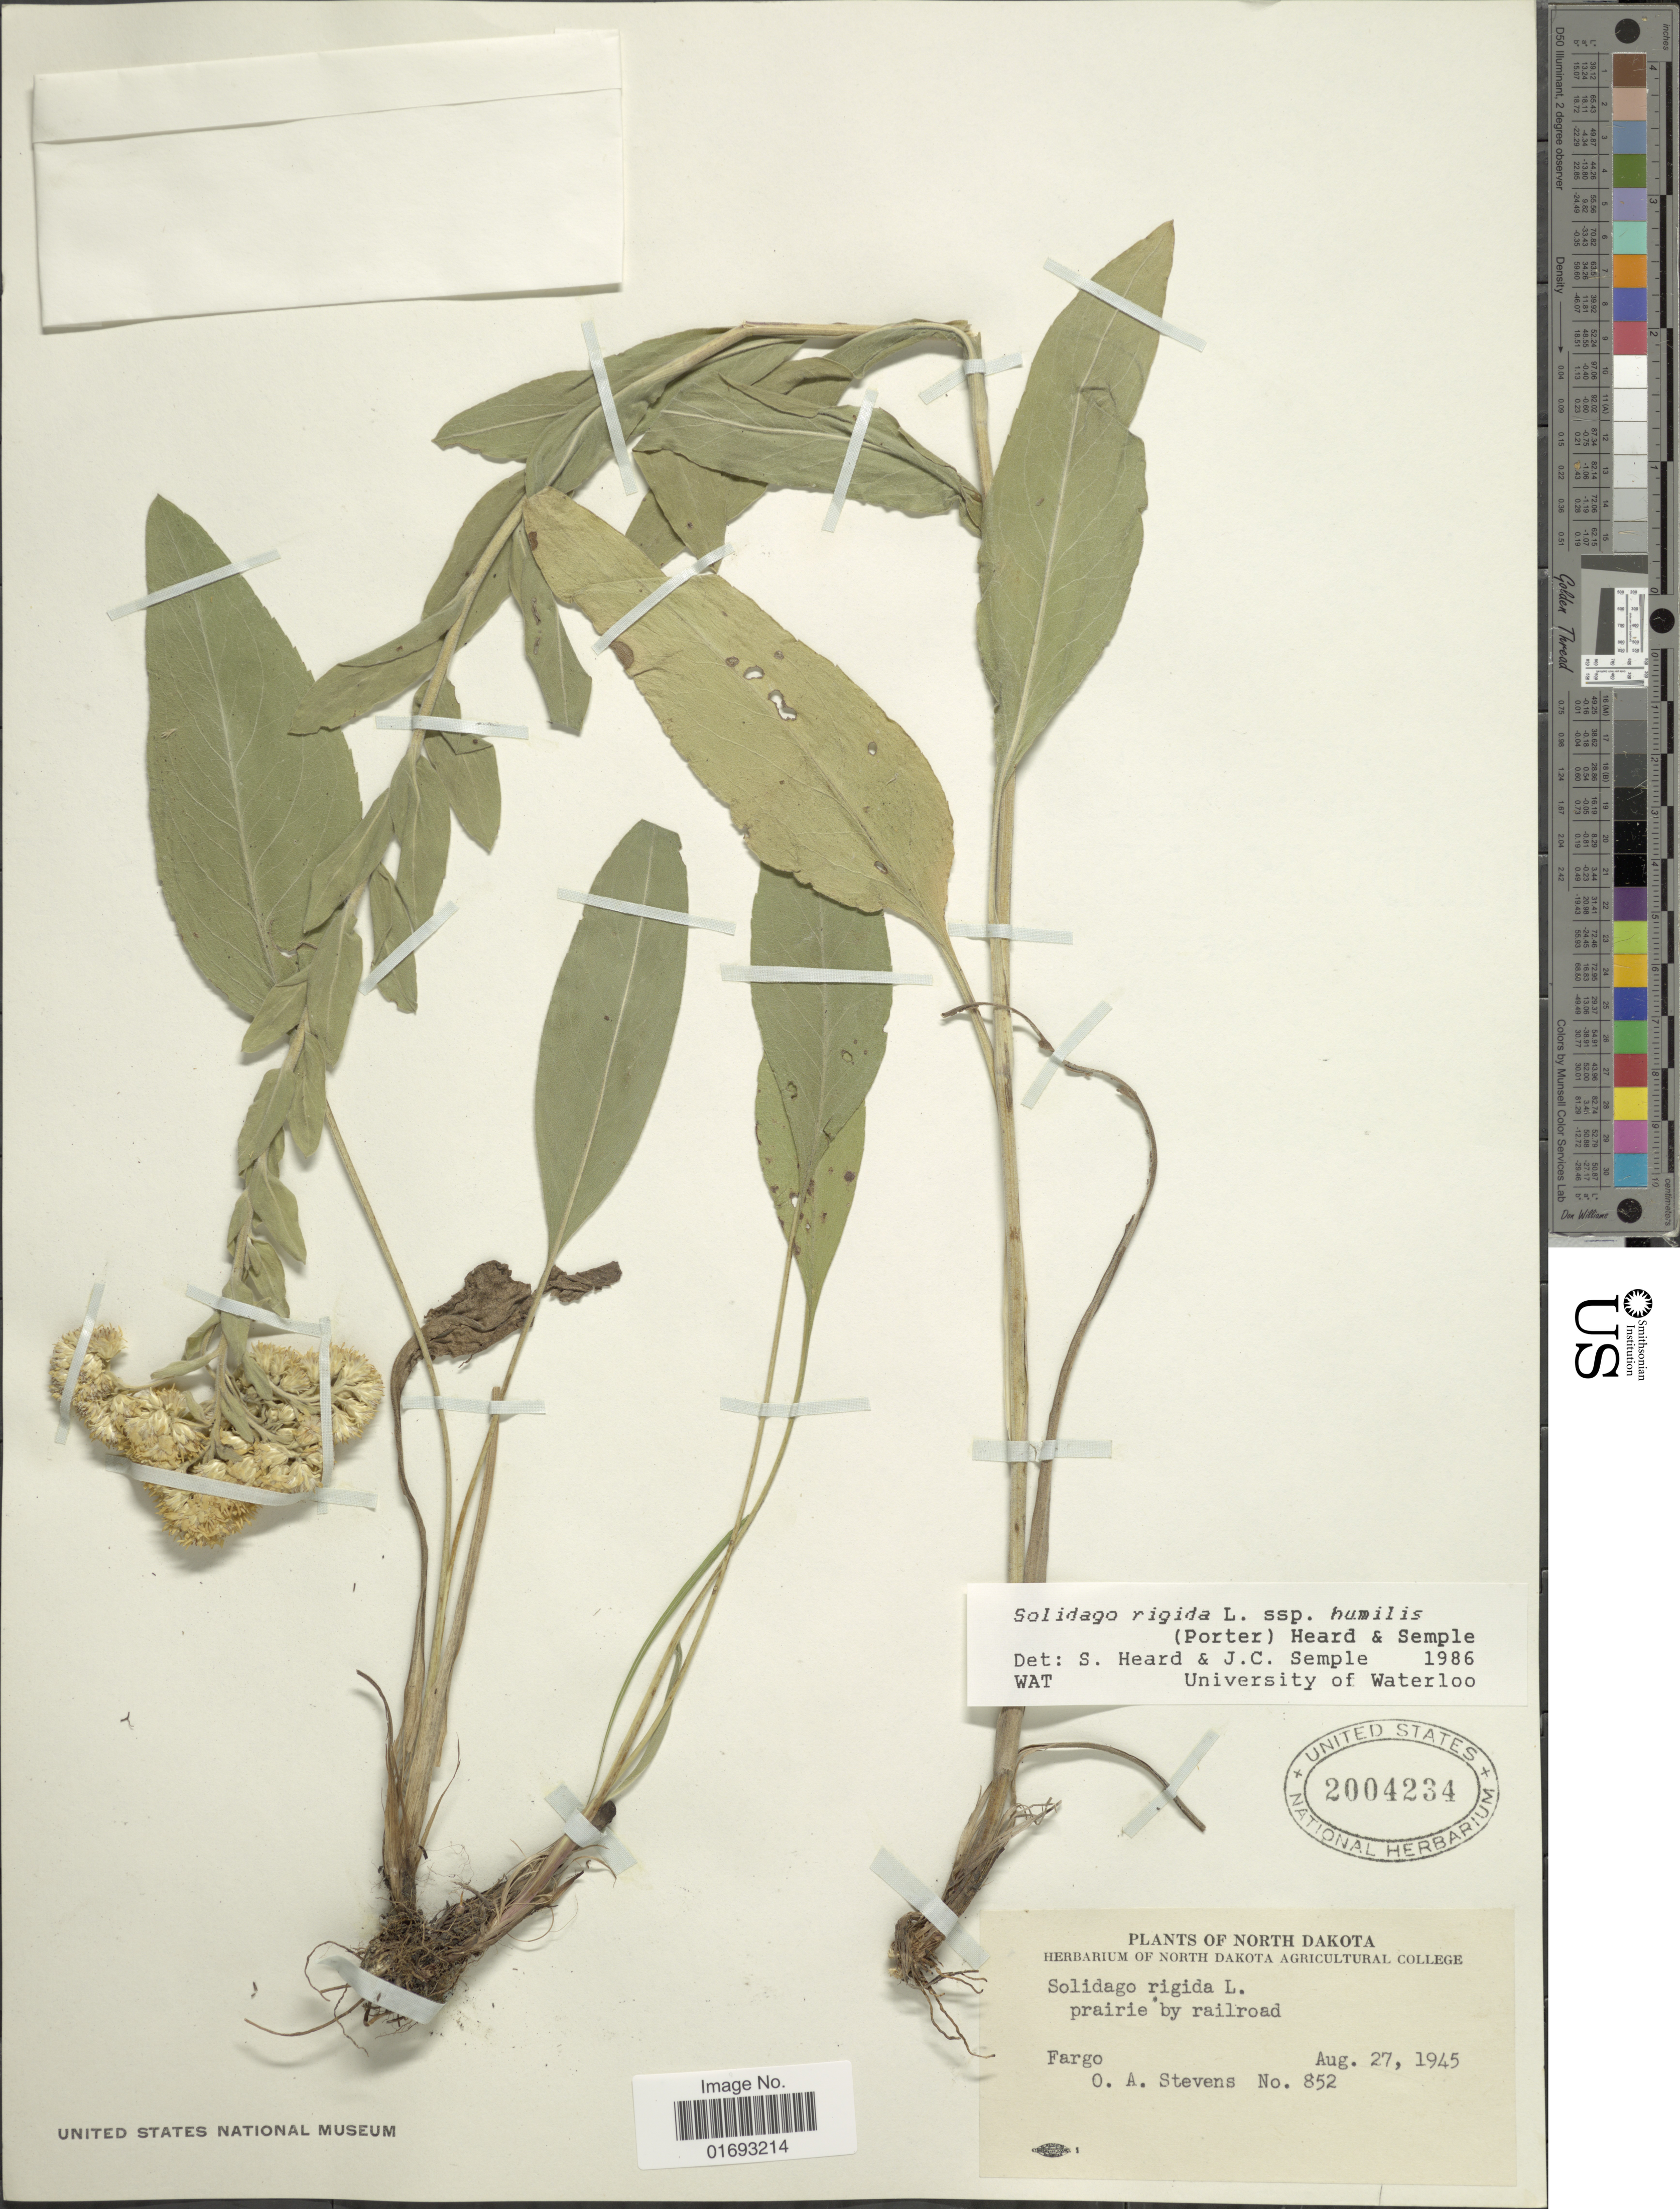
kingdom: Plantae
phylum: Tracheophyta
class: Magnoliopsida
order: Asterales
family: Asteraceae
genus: Oligoneuron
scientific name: Oligoneuron rigidum var. humile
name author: (Porter) G.L. Nesom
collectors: O. A. Stevens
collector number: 852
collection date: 1945-08-27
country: United States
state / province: North Dakota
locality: Prairie by railroad, Fargo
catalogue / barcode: US 2004234